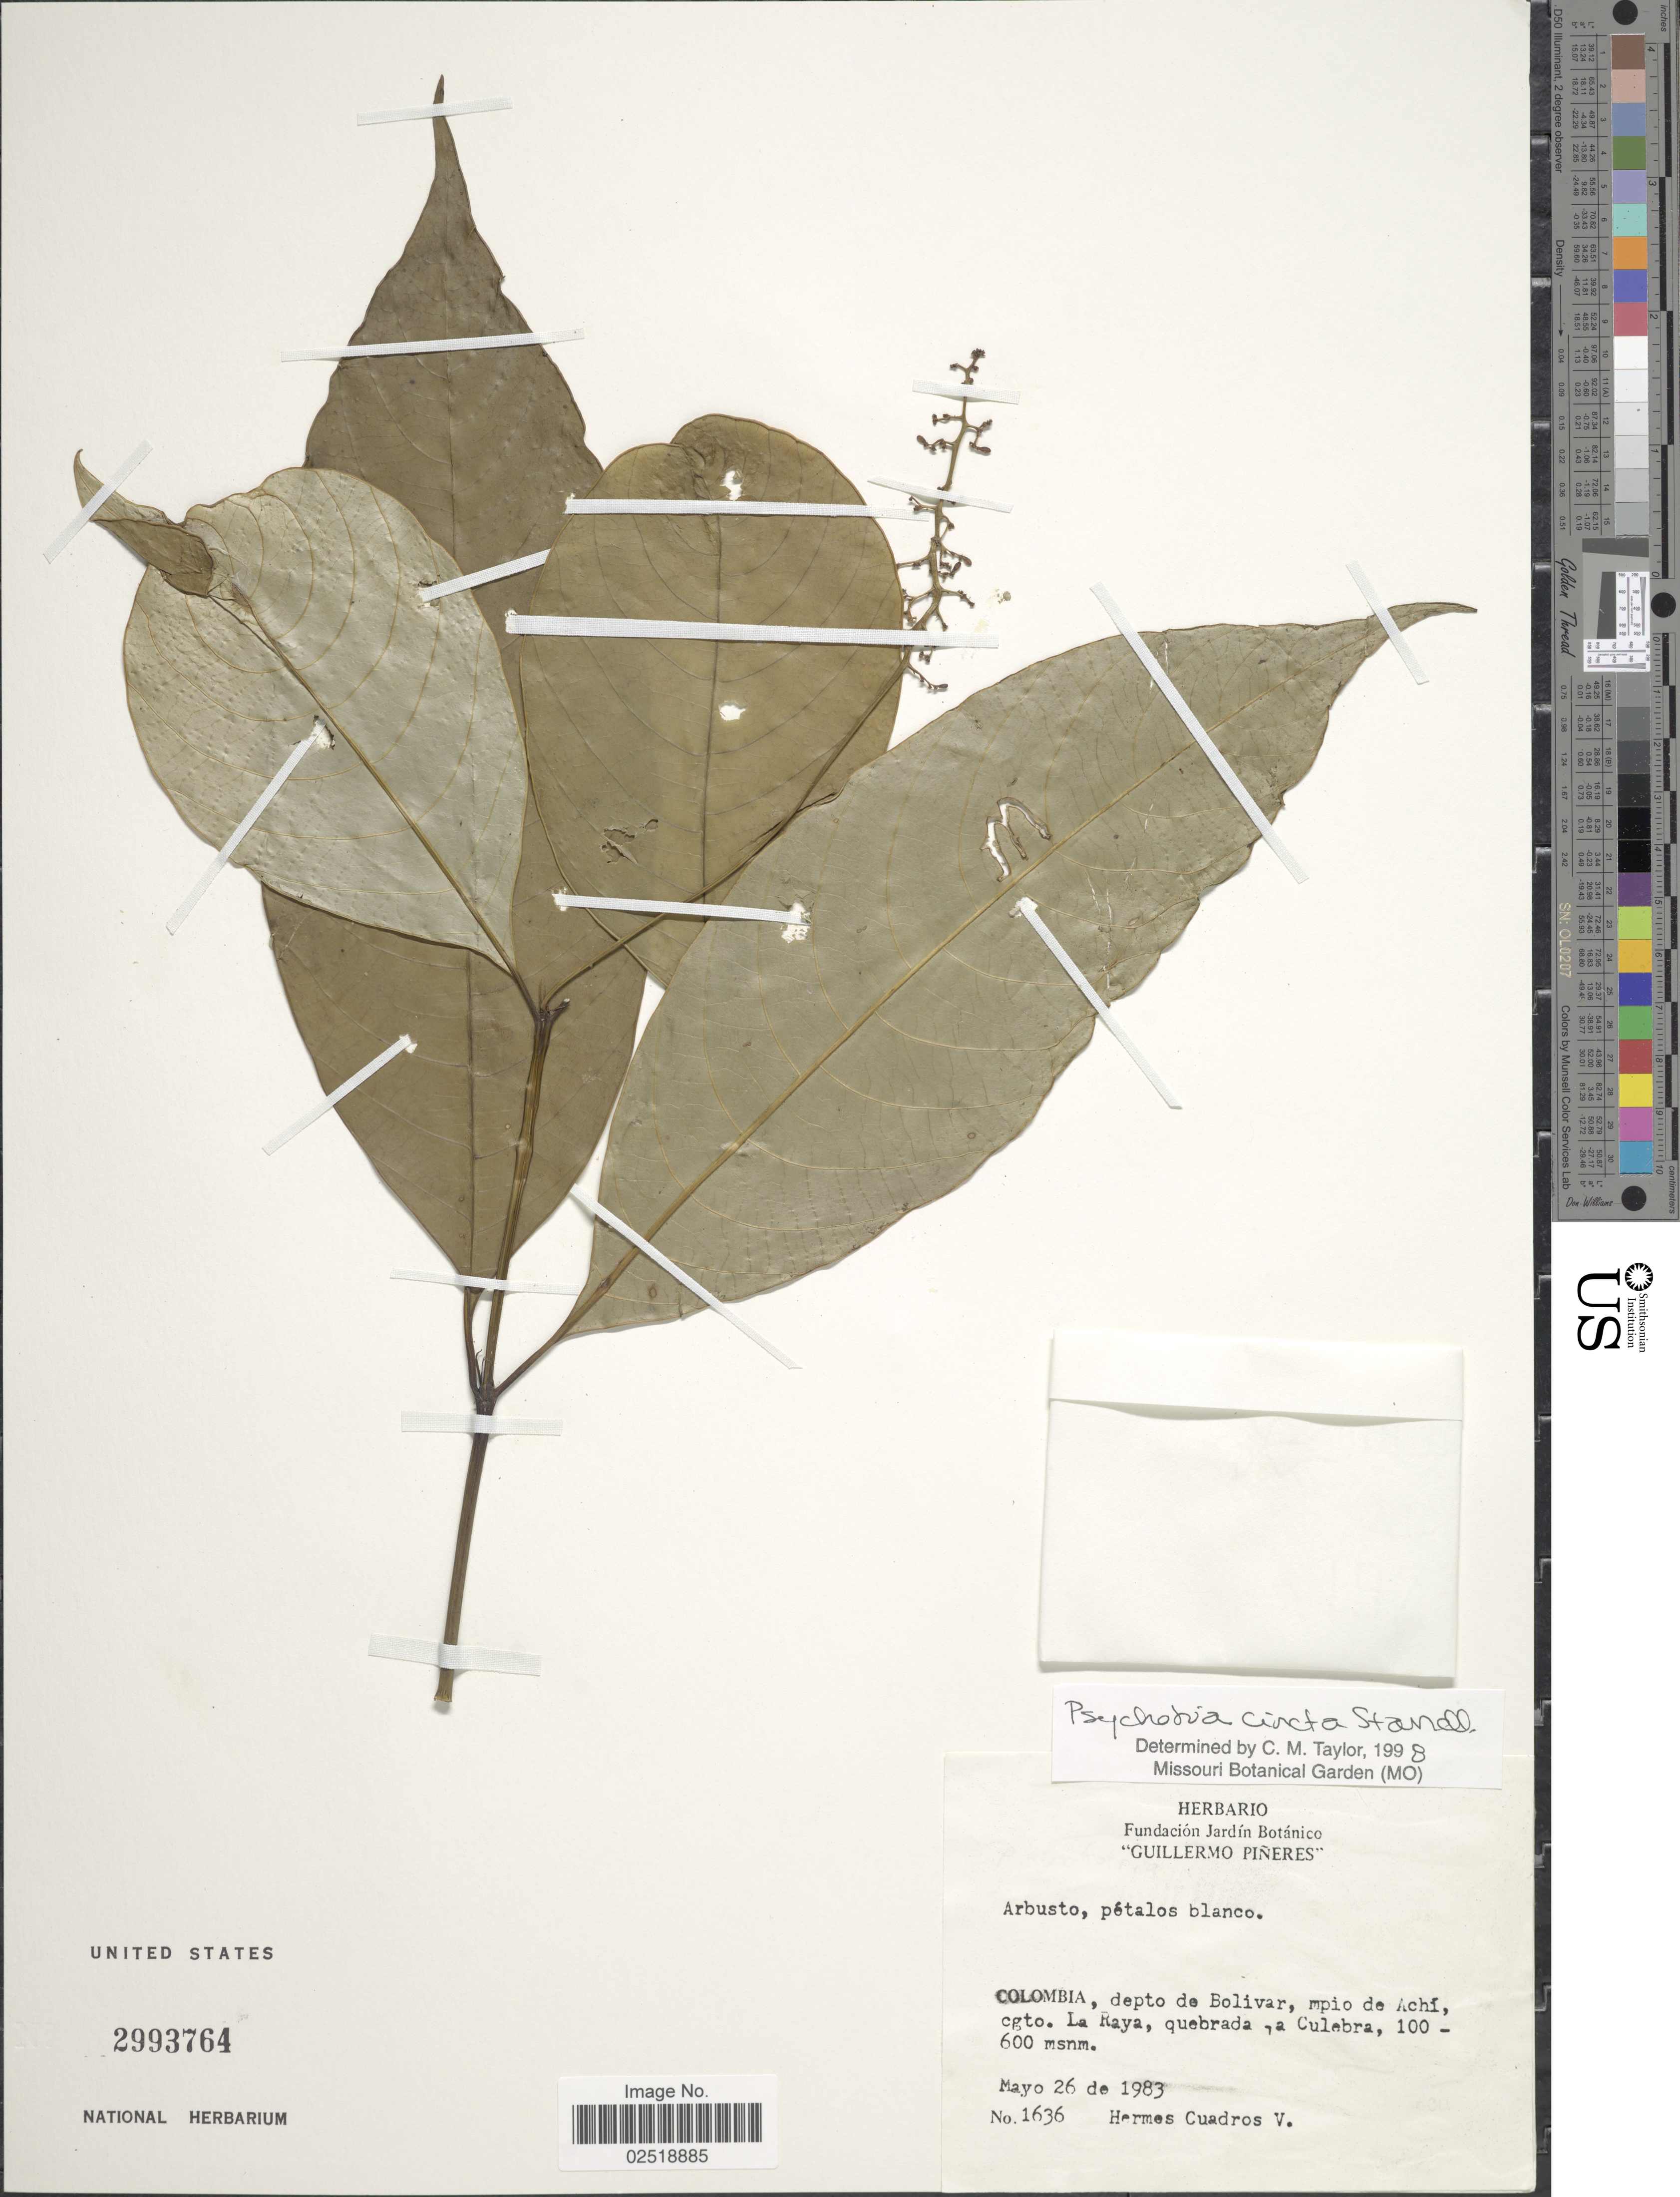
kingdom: Plantae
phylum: Tracheophyta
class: Magnoliopsida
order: Gentianales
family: Rubiaceae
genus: Psychotria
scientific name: Psychotria cincta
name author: Standl.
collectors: H. Cuadros V.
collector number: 1636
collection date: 1983-05-26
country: Colombia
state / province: Bolívar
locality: Depto de Bolivar, mpio de Achí, cgto La Raya, quebrada la Culebra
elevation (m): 100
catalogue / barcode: US 2993764